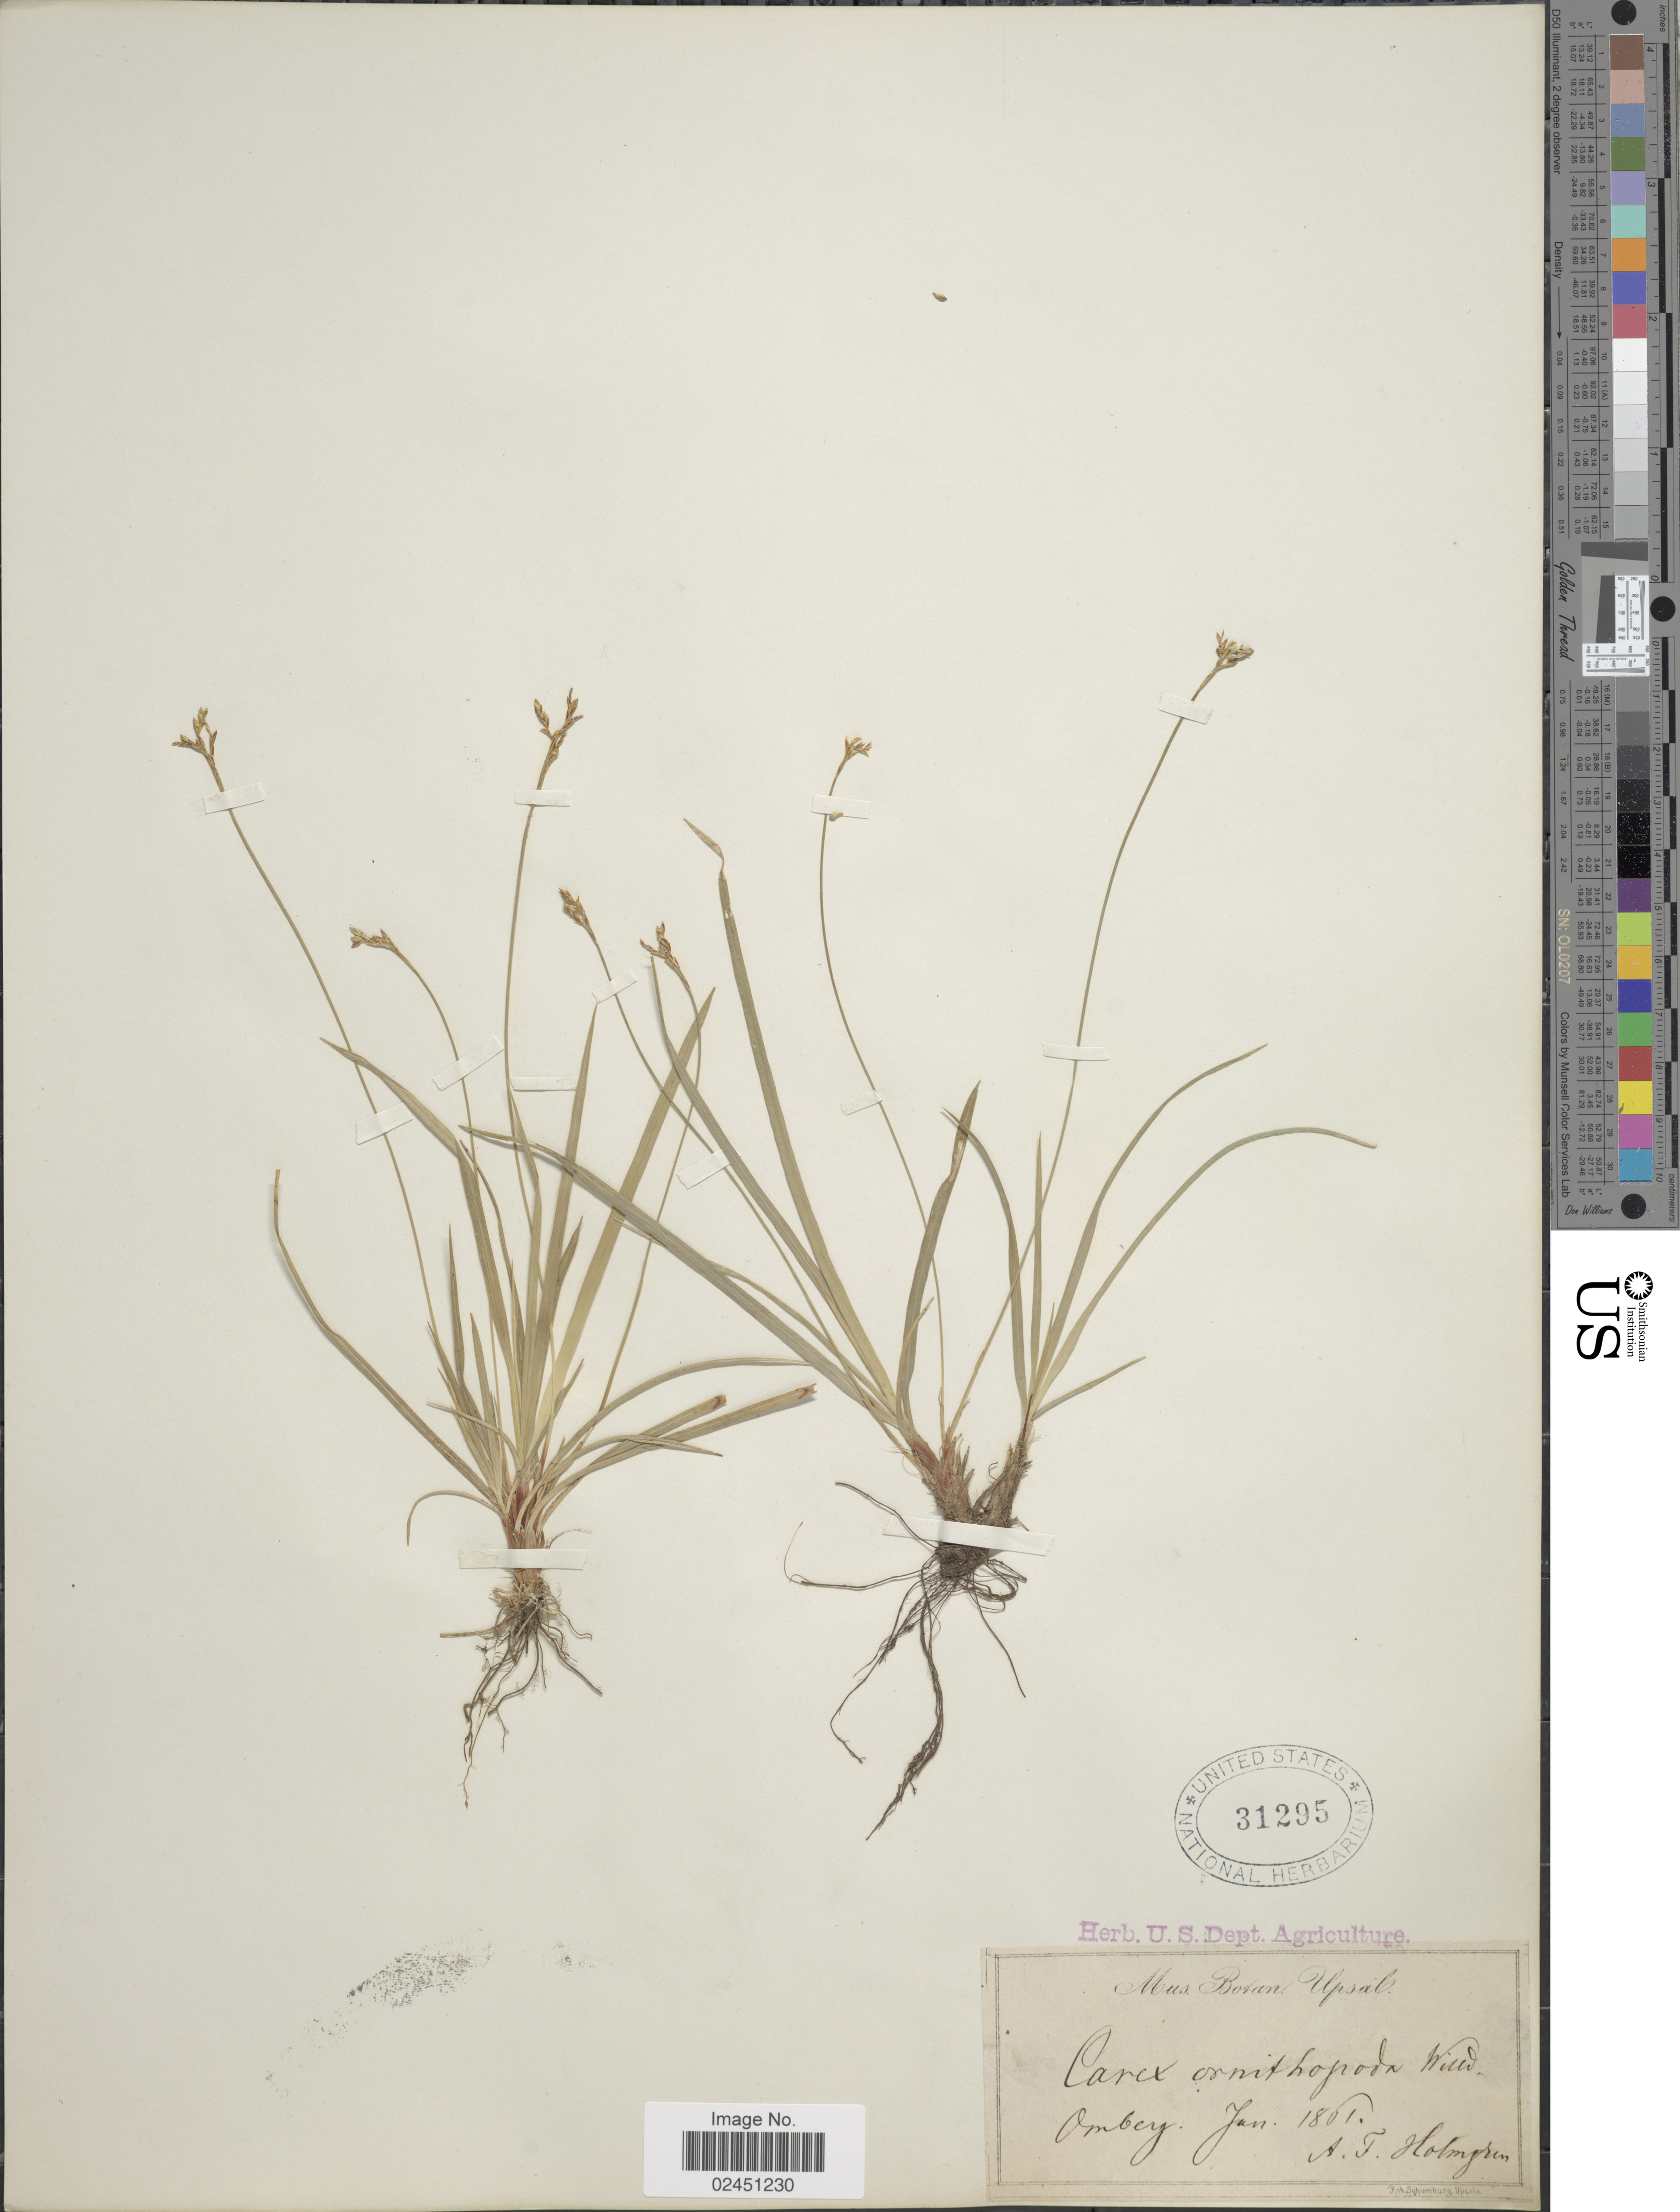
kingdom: Plantae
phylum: Tracheophyta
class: Liliopsida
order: Poales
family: Cyperaceae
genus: Carex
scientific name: Carex ornithopoda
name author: Willd.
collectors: A. Holmgren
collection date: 1861-01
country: Sweden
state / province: Östergötland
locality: Omberg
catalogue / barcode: US 31295